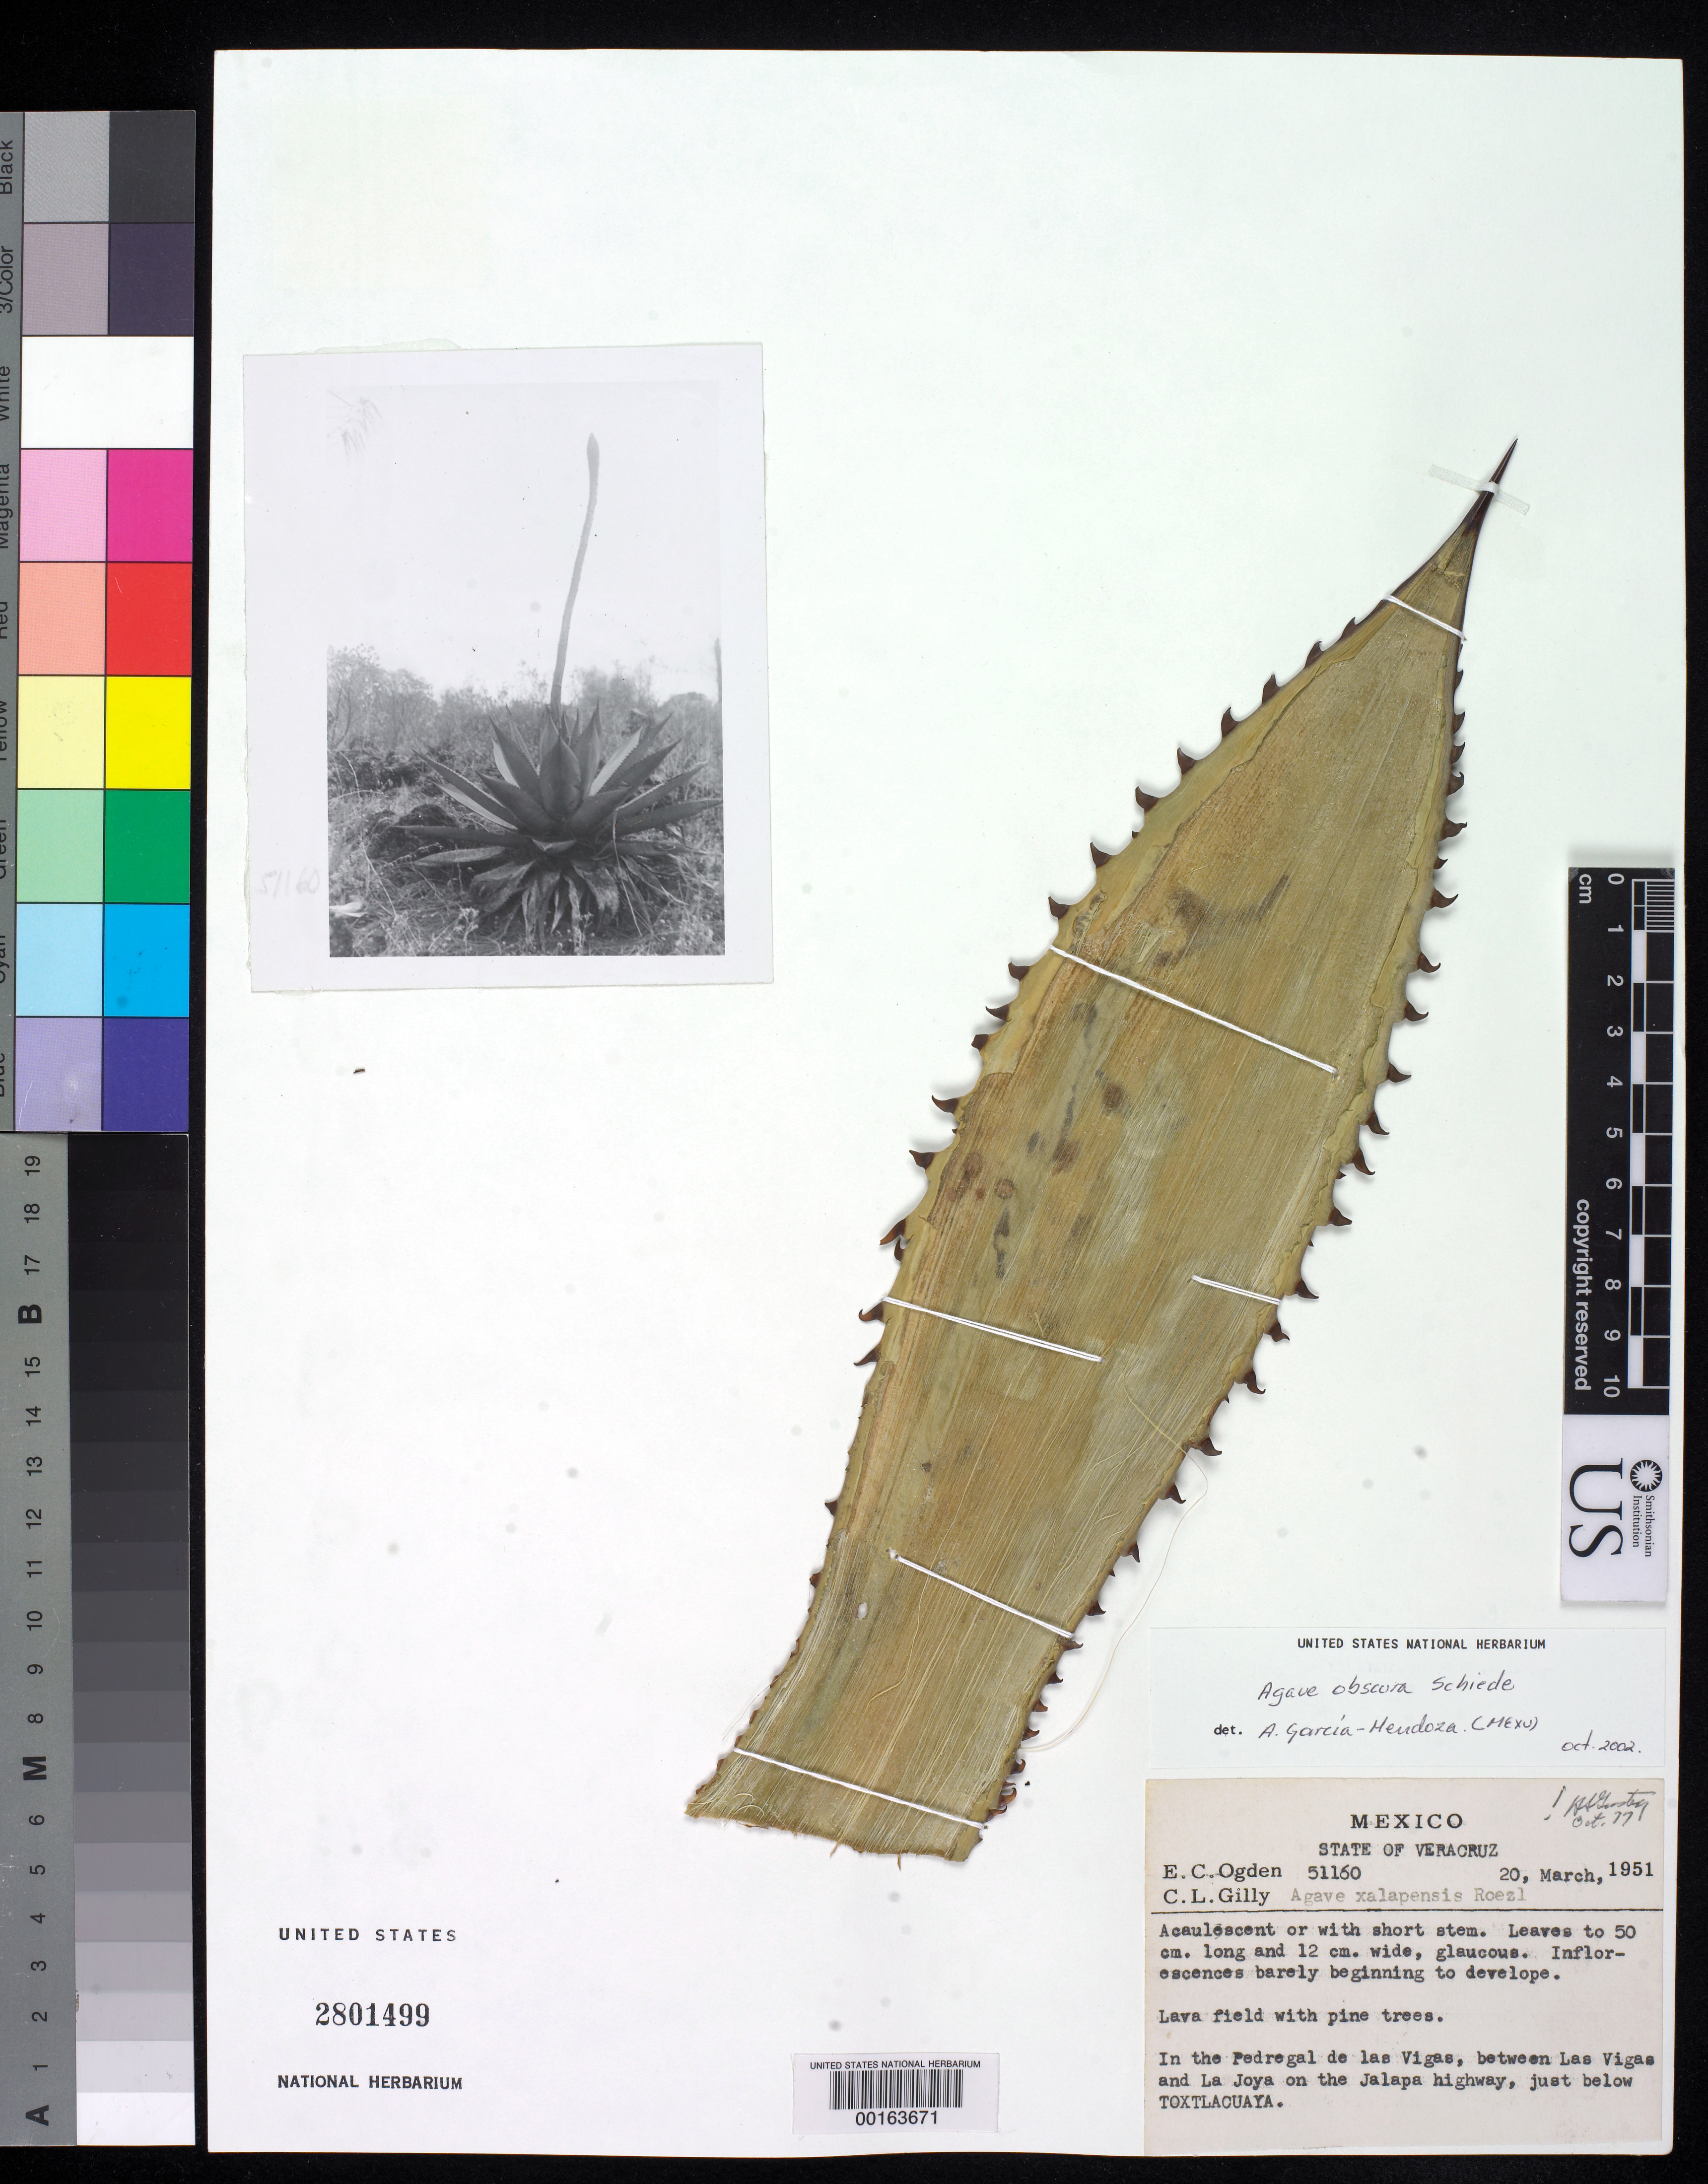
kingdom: Plantae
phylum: Tracheophyta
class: Liliopsida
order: Asparagales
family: Asparagaceae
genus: Agave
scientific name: Agave obscura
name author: Schiede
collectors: E. C. Ogden & C. Gilly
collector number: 51160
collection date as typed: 20 Mar 1951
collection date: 1951-03-20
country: Mexico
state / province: Veracruz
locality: In the pedregal de las vigas, between las vigas and La Joya on the jalapa highway, just below toxtlacuaya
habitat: Lava field with pine trees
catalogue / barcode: US 2801499